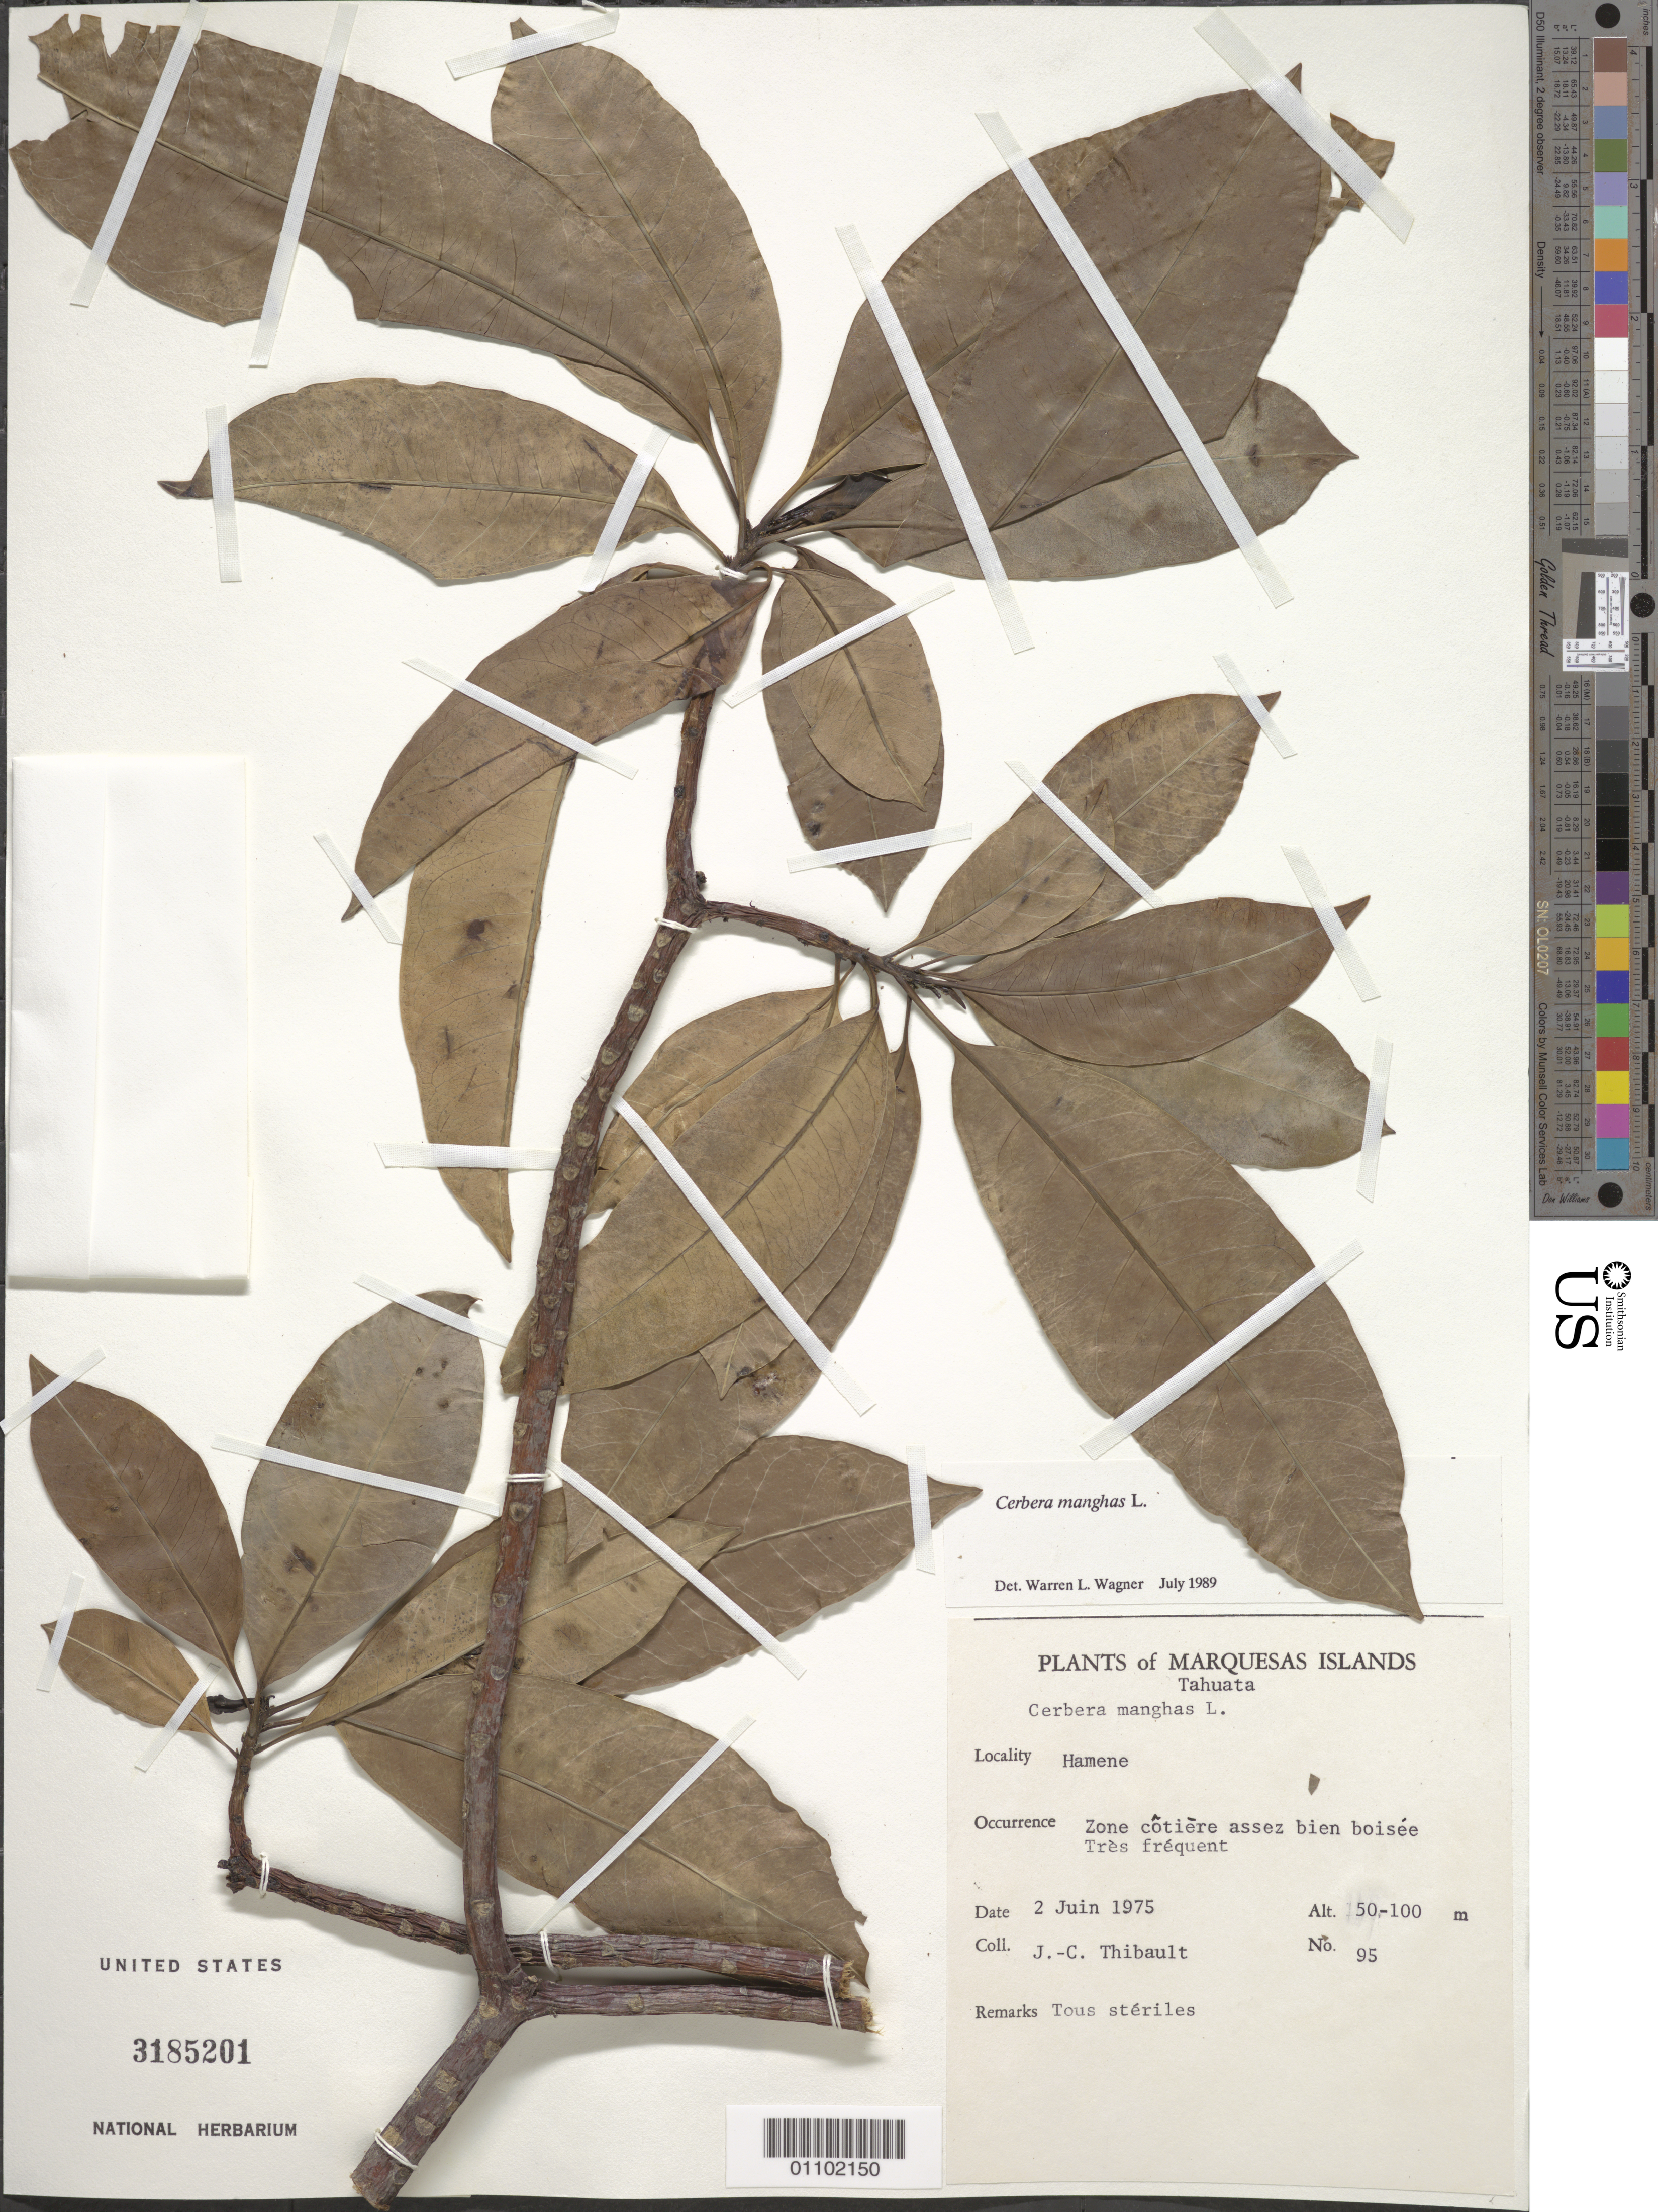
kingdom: Plantae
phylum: Tracheophyta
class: Magnoliopsida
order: Gentianales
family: Apocynaceae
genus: Cerbera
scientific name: Cerbera manghas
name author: L.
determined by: Wagner, W. L., (BOT), Smithsonian Institution - National Museum of Natural History (UNITED STATES)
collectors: J. Thibault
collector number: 95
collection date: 1975-06-02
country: French Polynesia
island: Tahuata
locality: Hamene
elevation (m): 50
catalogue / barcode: US 3185201